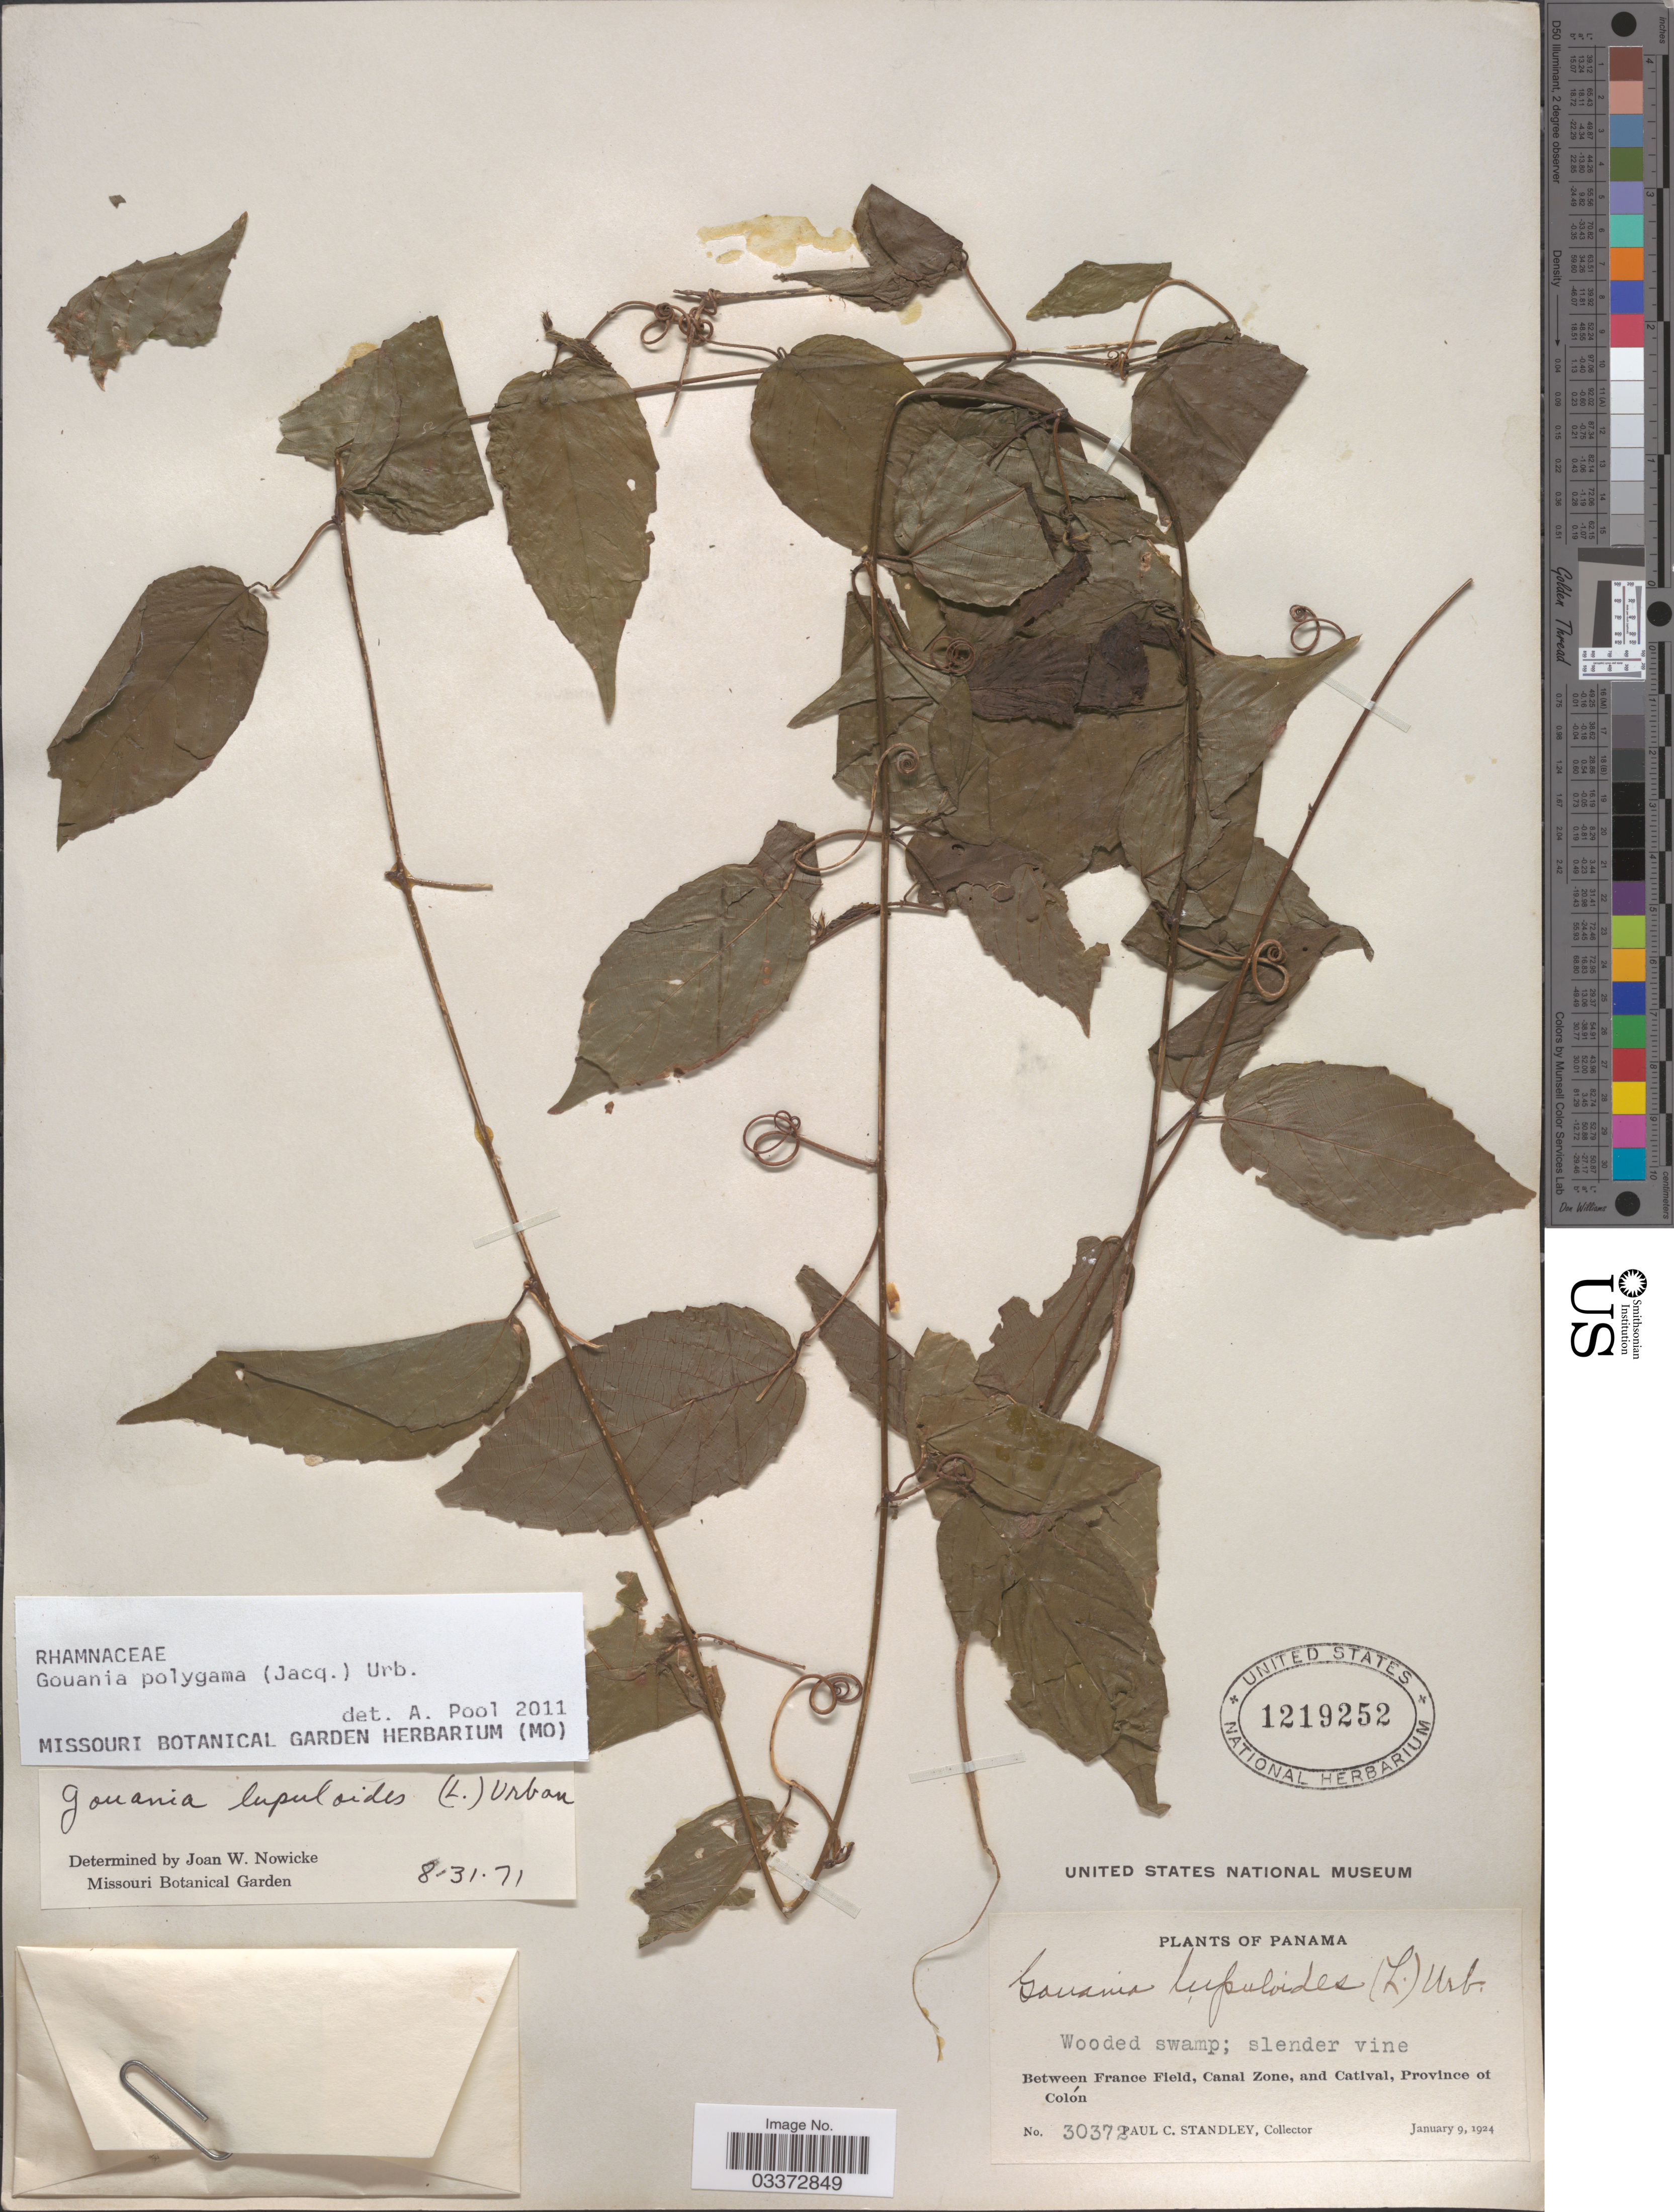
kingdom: Plantae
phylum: Tracheophyta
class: Magnoliopsida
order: Rosales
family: Rhamnaceae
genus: Gouania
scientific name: Gouania polygama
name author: (Jacq.) Urb.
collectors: P. C. Standley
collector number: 30372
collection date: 1924-01-09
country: Panama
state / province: Colón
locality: Between France Field, Canal Zone, and Catival, Province of Colón.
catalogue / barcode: US 1219252